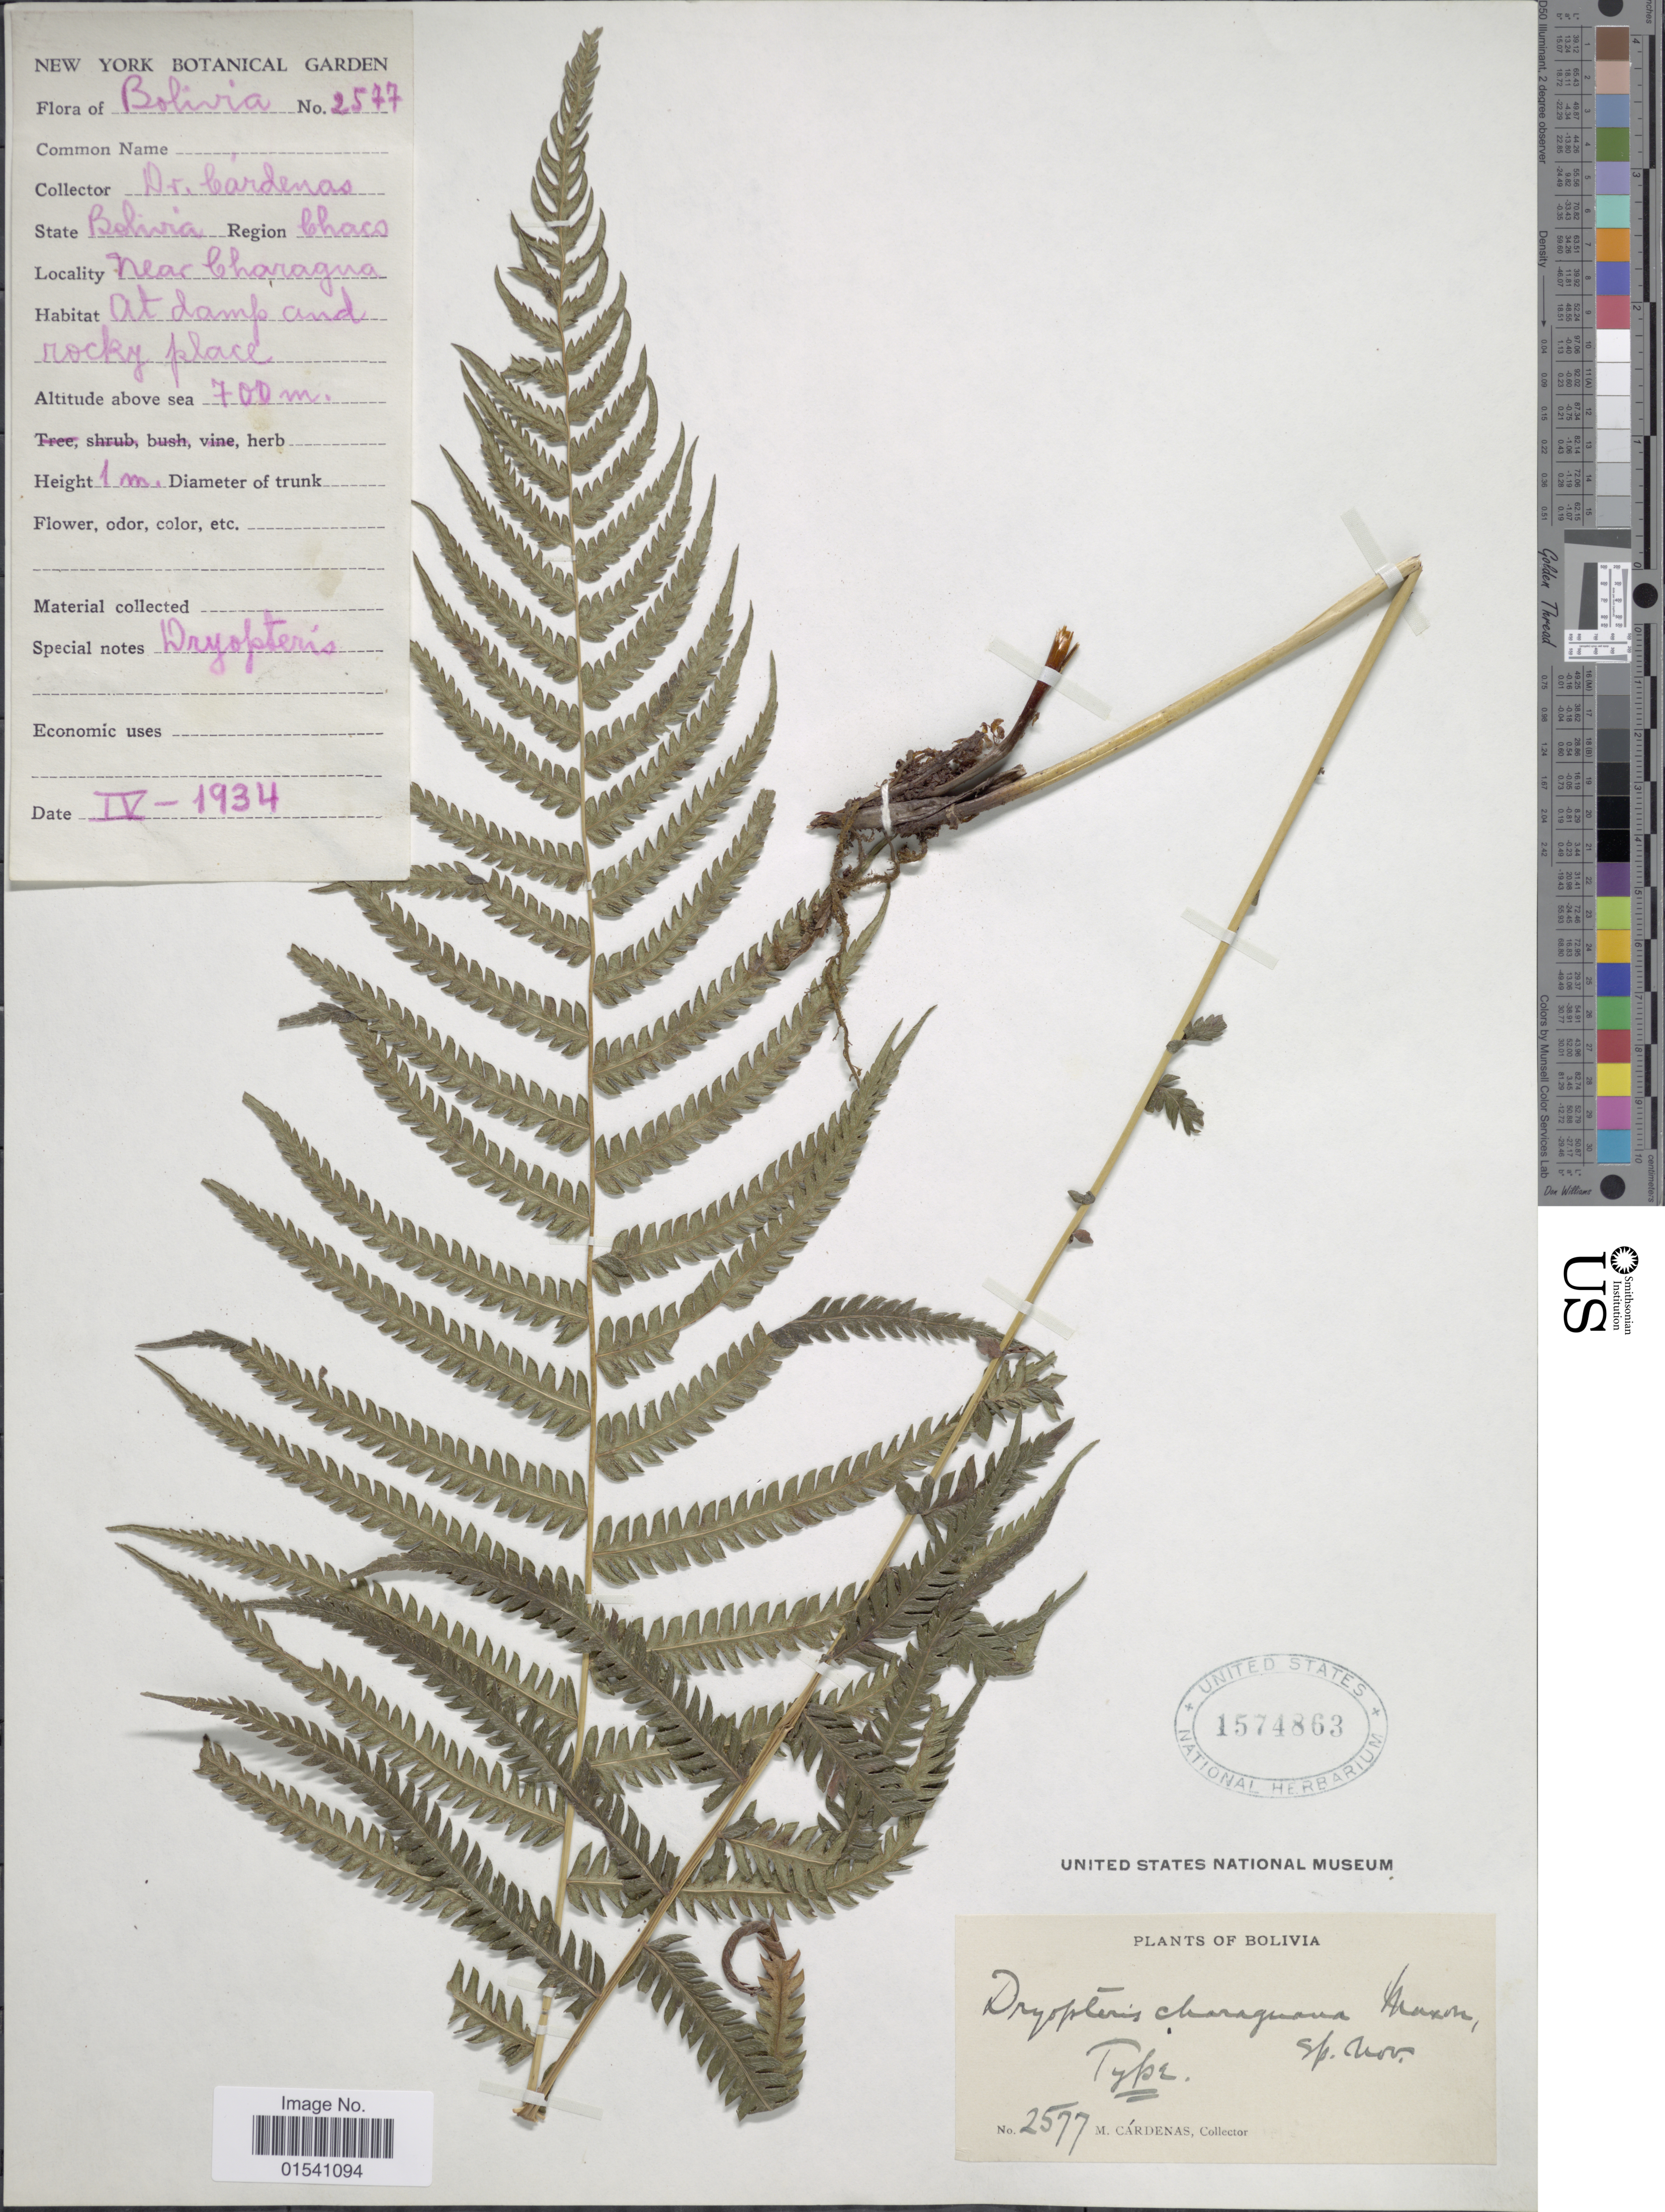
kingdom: Plantae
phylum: Tracheophyta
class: Polypodiopsida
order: Polypodiales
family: Thelypteridaceae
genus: Amauropelta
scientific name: Amauropelta sp.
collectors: M. Cárdenas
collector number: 2577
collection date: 1934-04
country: Bolivia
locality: Region Chaco, Near Charagua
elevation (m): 700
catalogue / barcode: US 1574863